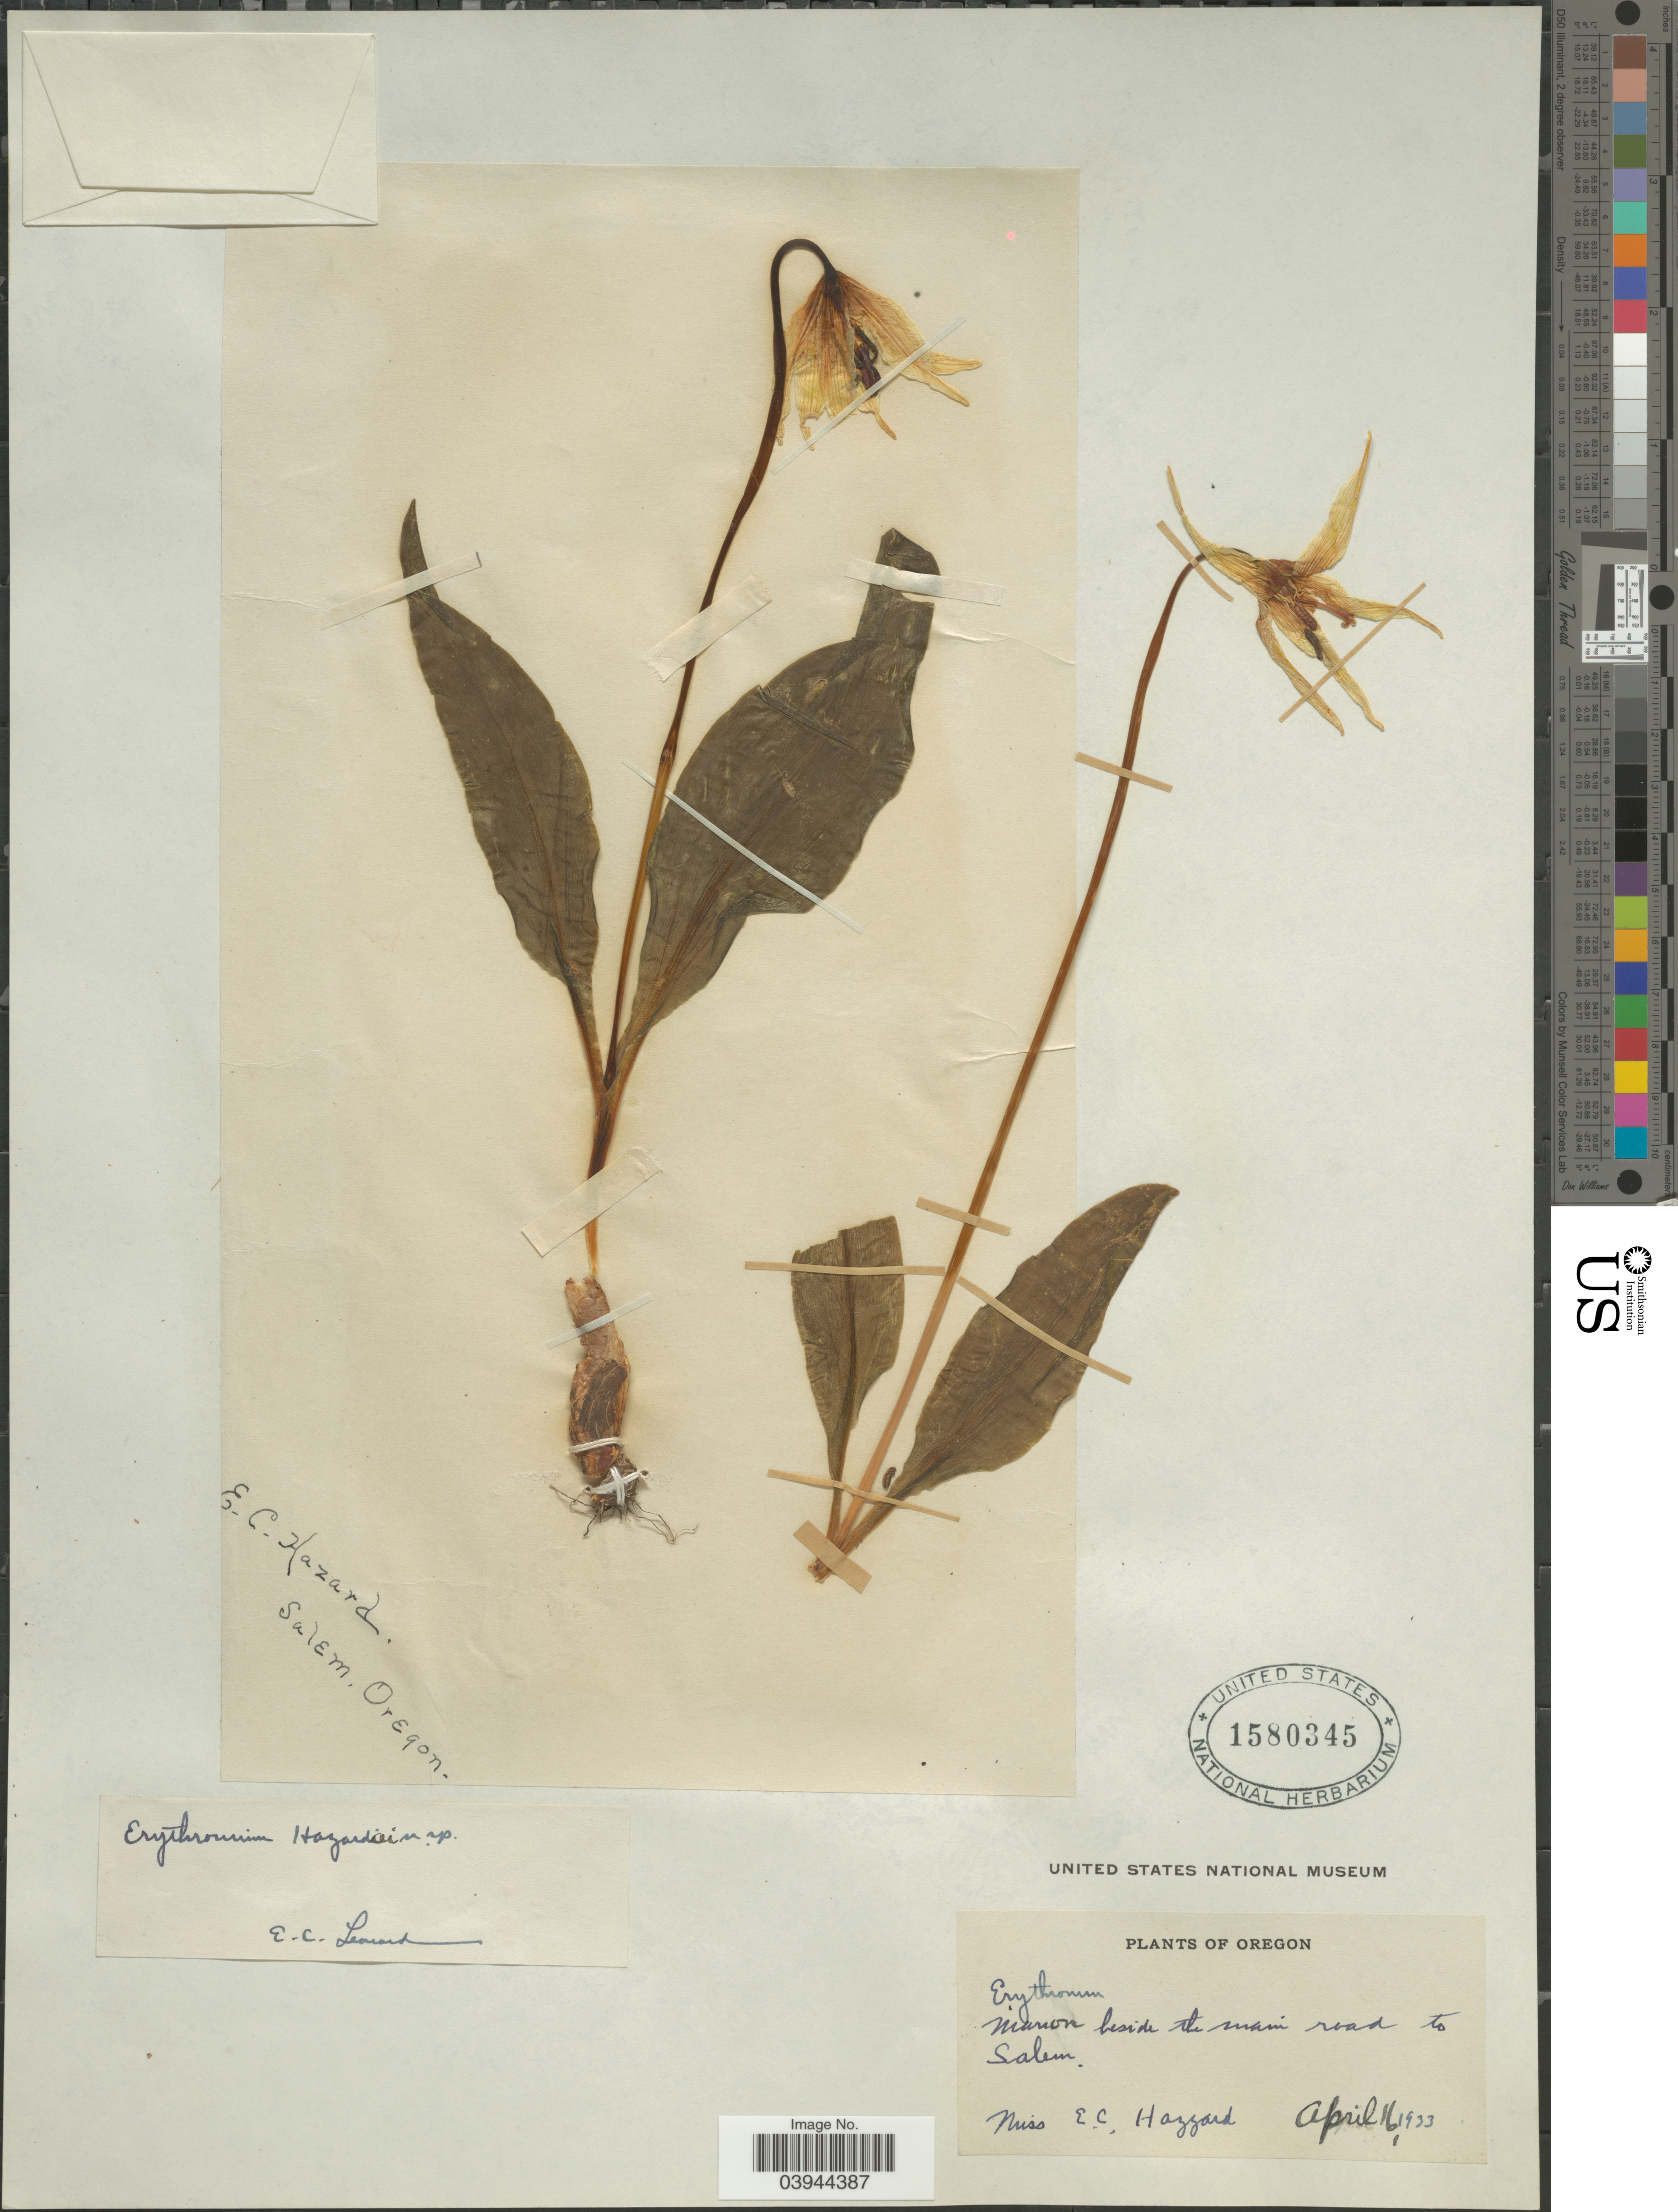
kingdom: Plantae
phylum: Tracheophyta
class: Liliopsida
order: Liliales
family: Liliaceae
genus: Erythronium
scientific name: Erythronium oregonum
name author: Applegate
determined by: Strong, Mark T., (BOT), Smithsonian Institution - National Museum of Natural History (UNITED STATES)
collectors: E. Hazzard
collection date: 1933-04-16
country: United States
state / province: Oregon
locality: Marion beside the main road to Salem.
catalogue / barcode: US 1580345